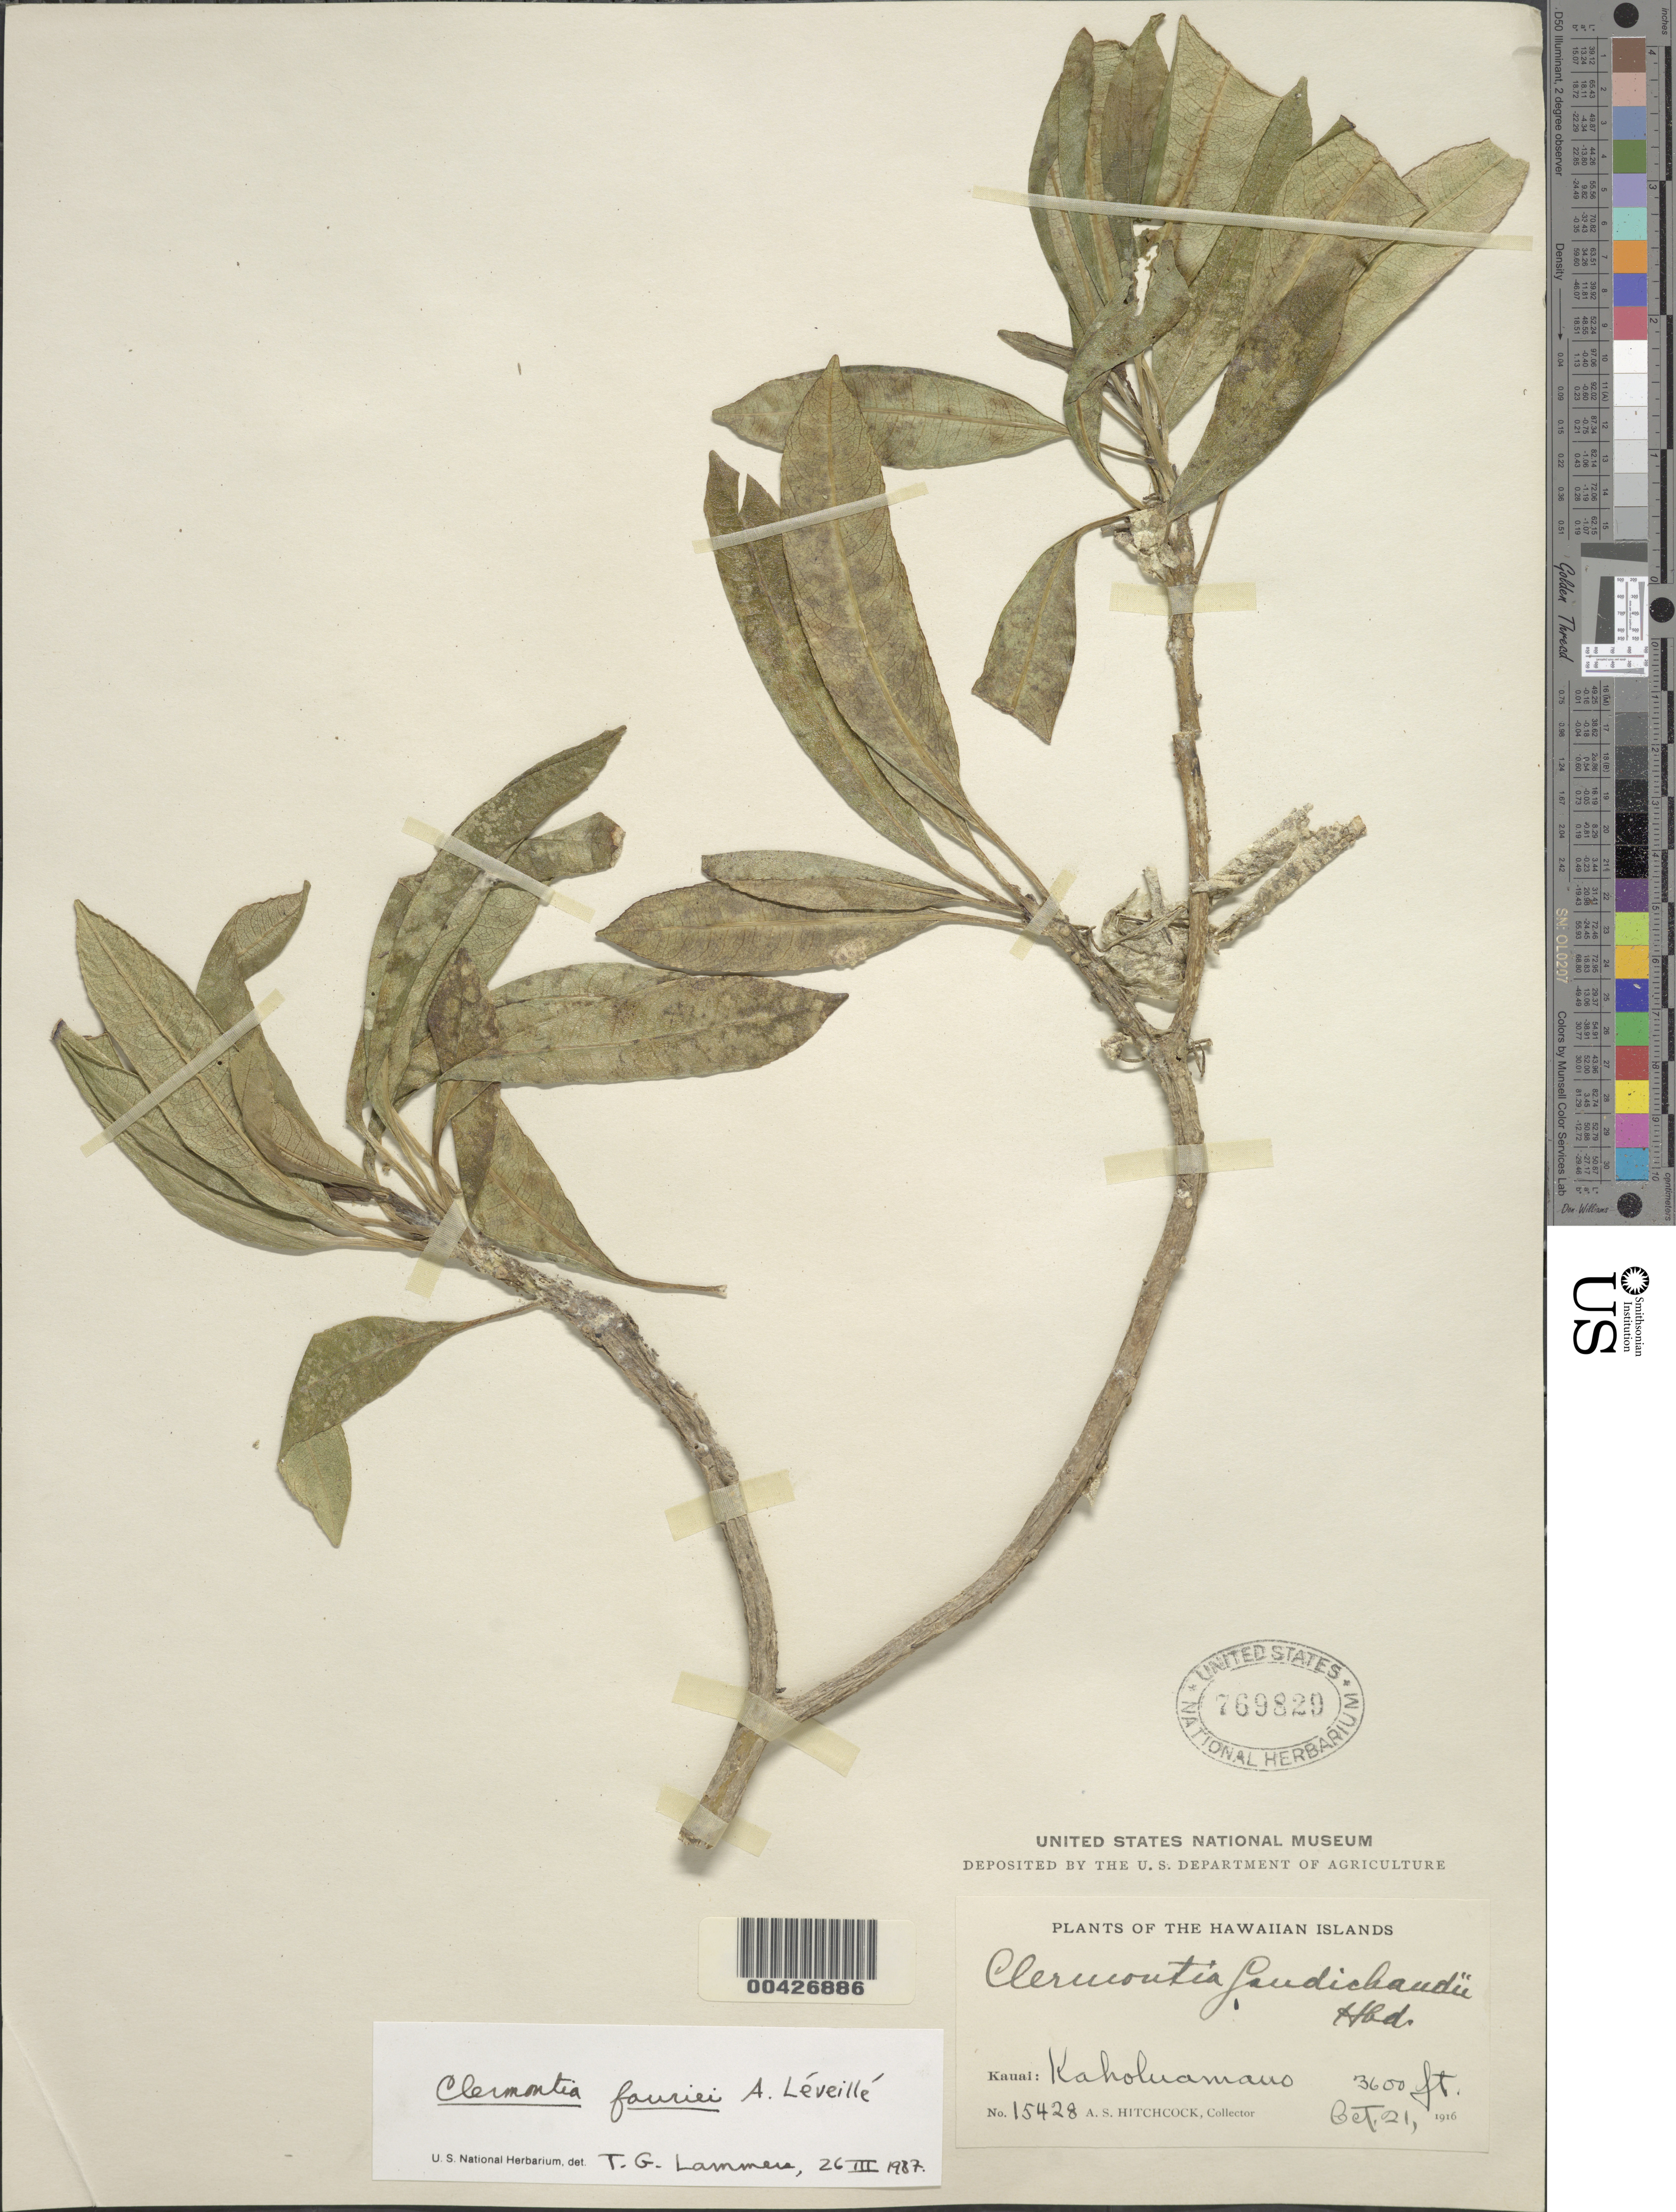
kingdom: Plantae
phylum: Tracheophyta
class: Magnoliopsida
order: Asterales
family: Campanulaceae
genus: Clermontia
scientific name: Clermontia fauriei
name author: H. Lév.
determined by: Lammers, T. G.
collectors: A. S. Hitchcock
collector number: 15428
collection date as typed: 21 Oct 1916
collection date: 1916-10-21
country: United States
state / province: Hawaii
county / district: Kauai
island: Kaua'i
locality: Kaholuamano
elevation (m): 1097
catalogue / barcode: US 769829